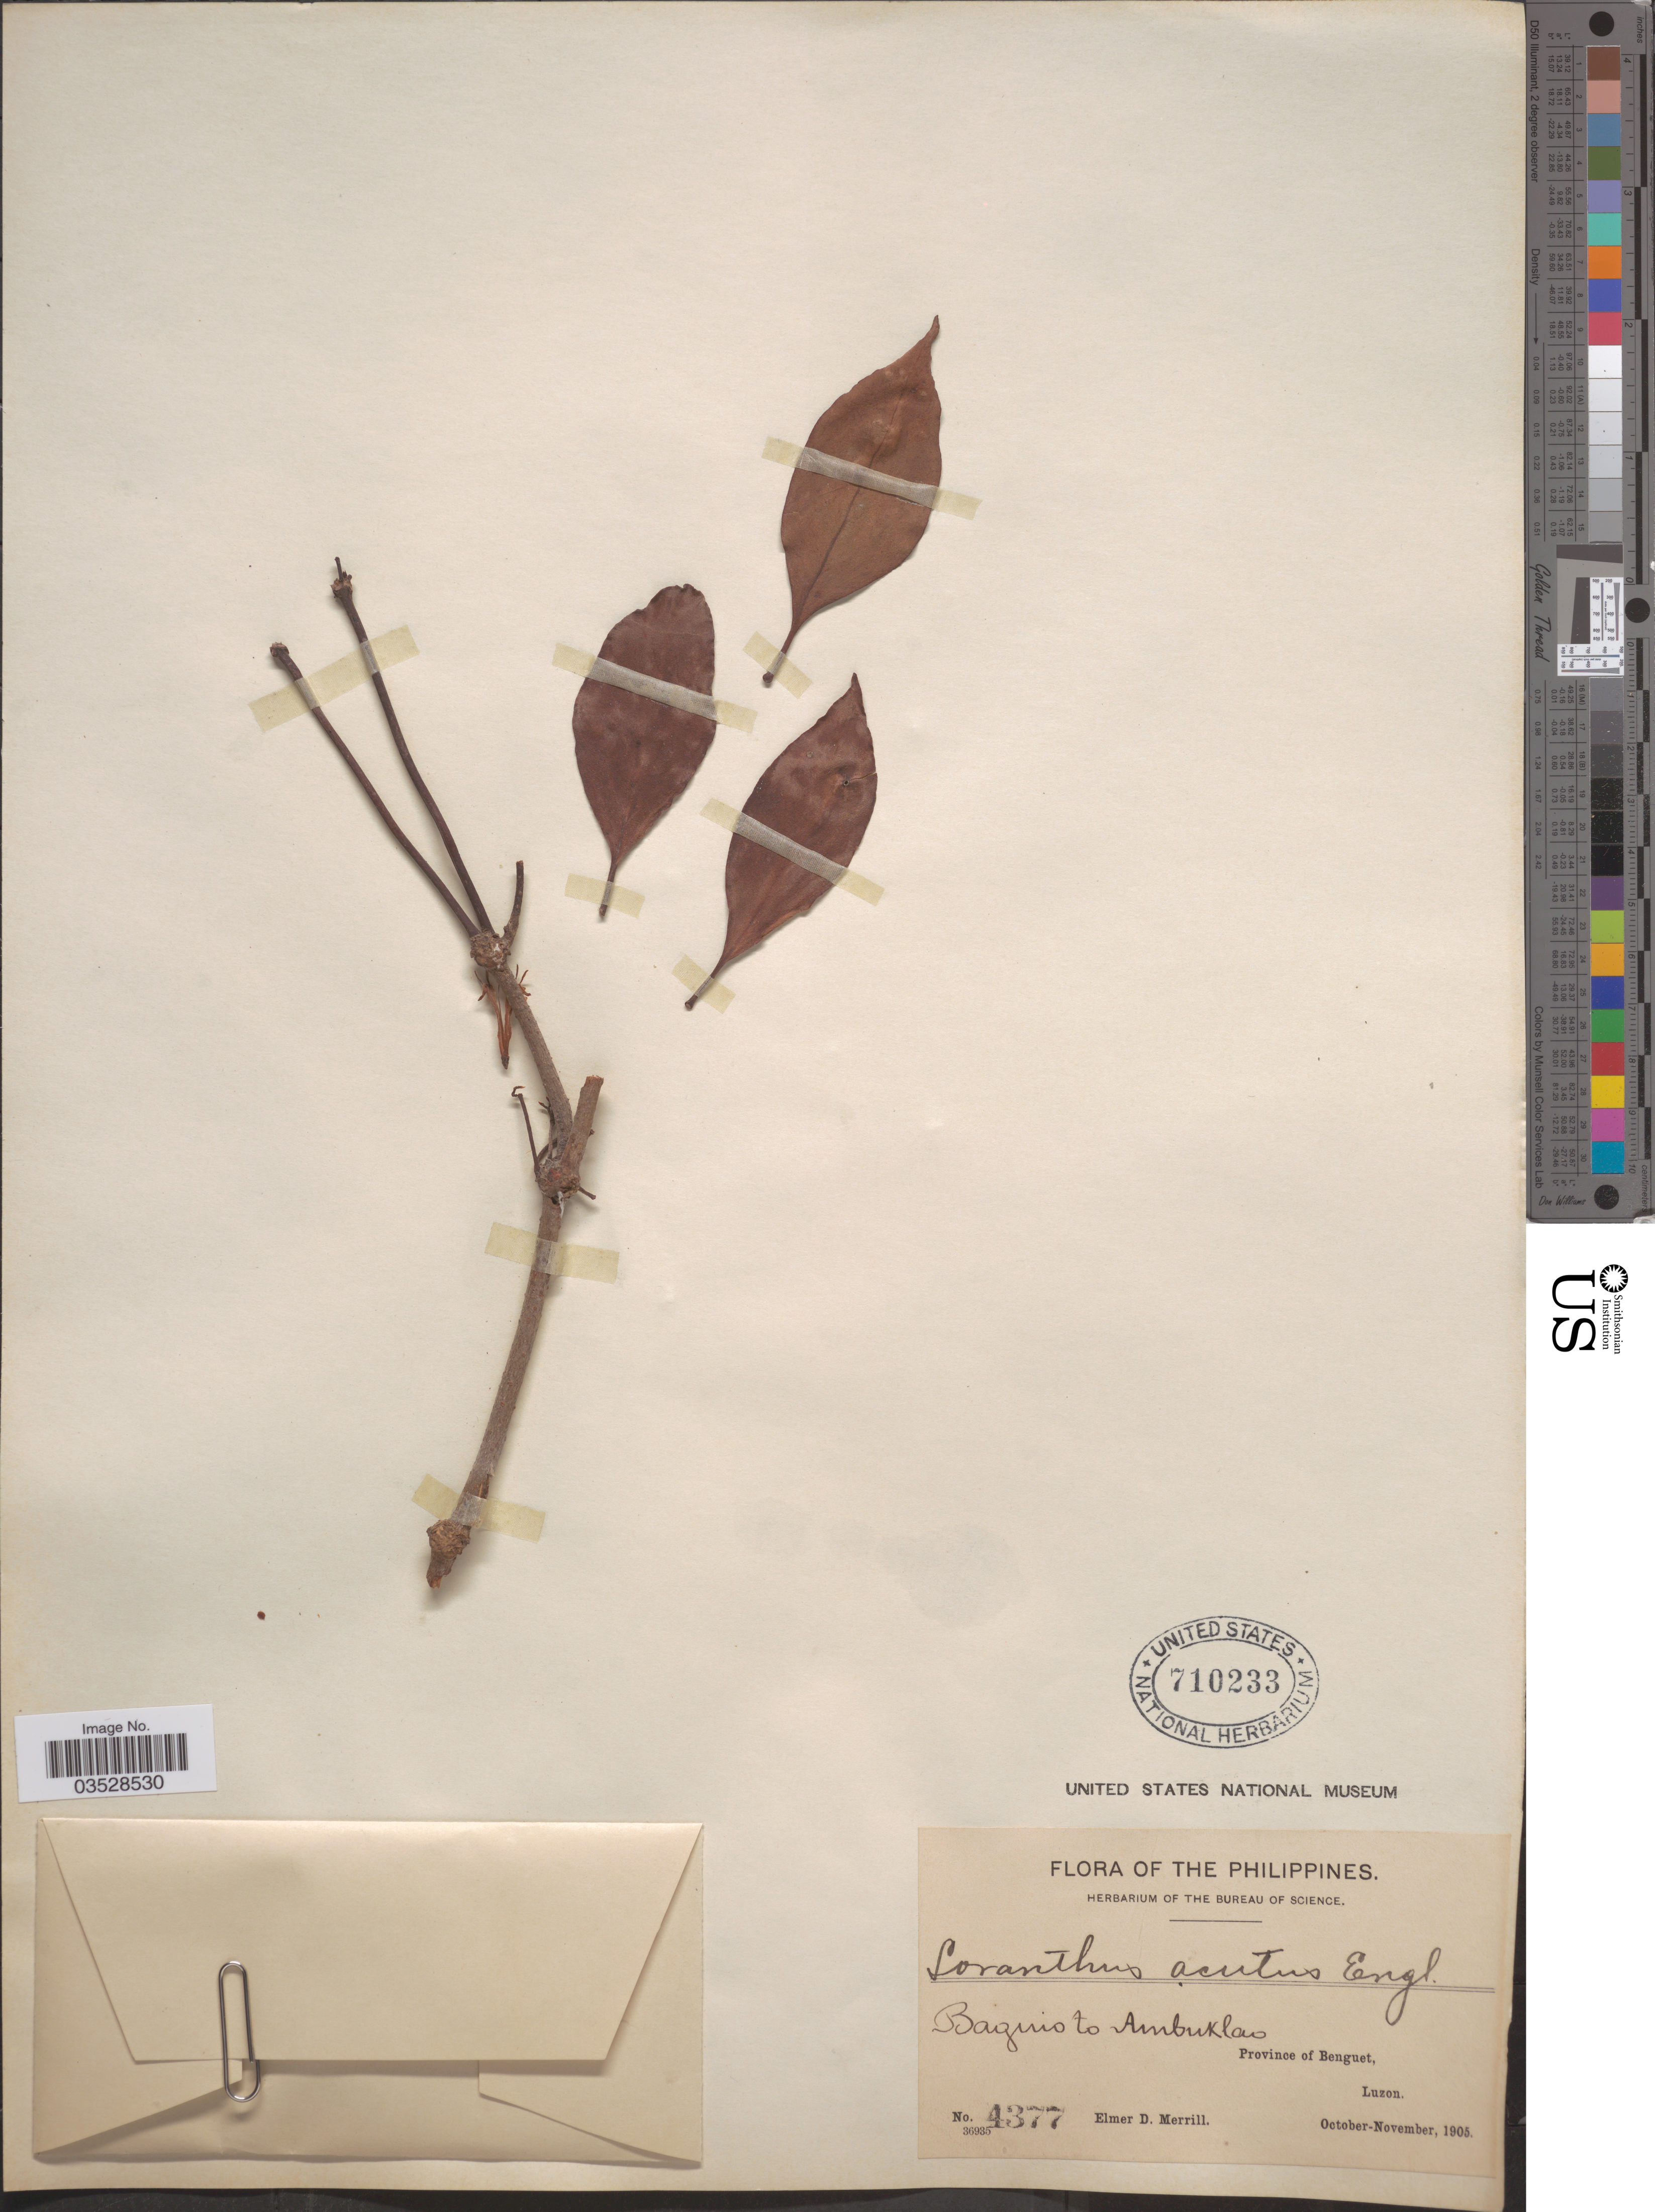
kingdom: Plantae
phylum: Tracheophyta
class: Magnoliopsida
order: Santalales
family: Loranthaceae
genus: Loranthus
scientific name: Loranthus acutus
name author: Engl.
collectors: E. D. Merrill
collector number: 4377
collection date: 1905-10/1905-11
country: Philippines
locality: Baguio to Ambuklao. Province of Benguet, Luzon.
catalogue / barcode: US 710233